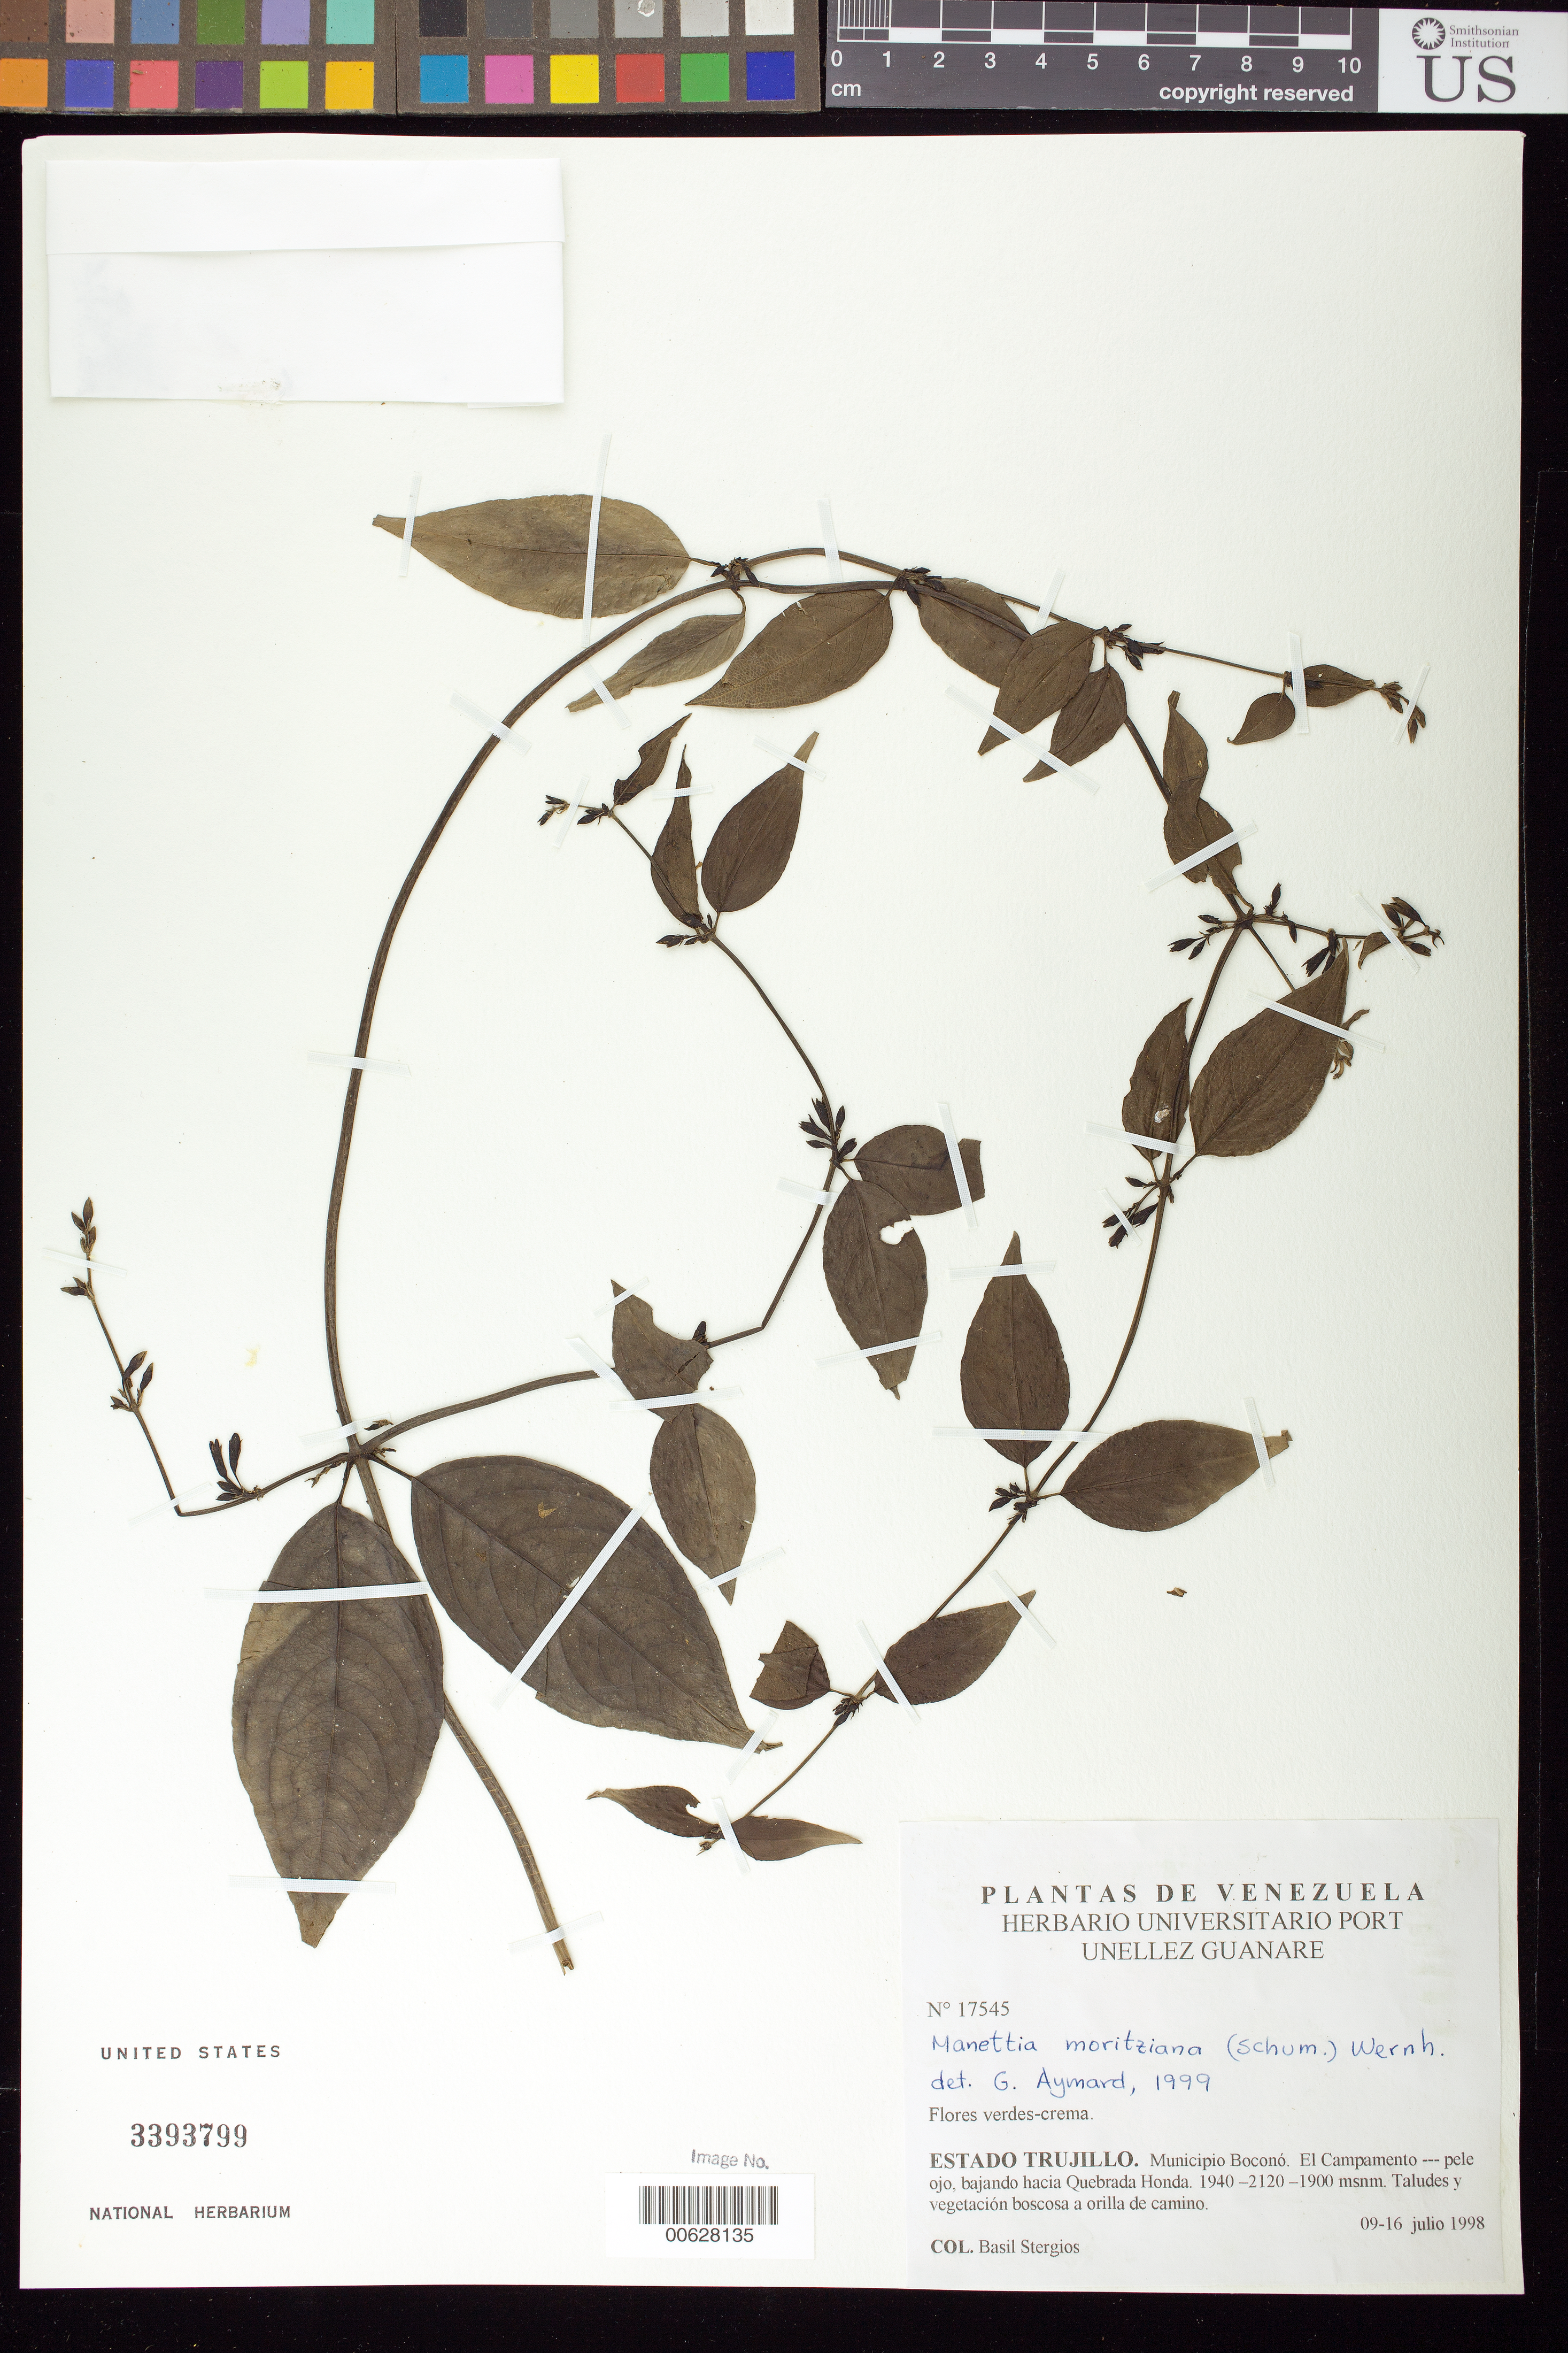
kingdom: Plantae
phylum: Tracheophyta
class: Magnoliopsida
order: Gentianales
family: Rubiaceae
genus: Manettia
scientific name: Manettia moritziana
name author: (K. Schum.) Wernham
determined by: Aymard C., G. A., (PORT), Univ. Nac. Exp. de los Llanos Ezequiel Zamora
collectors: B. G. Stergios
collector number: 17545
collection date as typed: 09 Jul 1998 to 16 Jul 1998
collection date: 1998-07-09/1998-07-16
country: Venezuela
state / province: Trujillo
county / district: Boconó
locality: Parque Nacional Guaramacal, El campamento-pele ojo, bajando hacia Quebrada Honda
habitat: Taludes y vegetación boscosa a orilla de camino.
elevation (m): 1900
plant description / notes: MO, PORT, US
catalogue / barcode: US 3393799